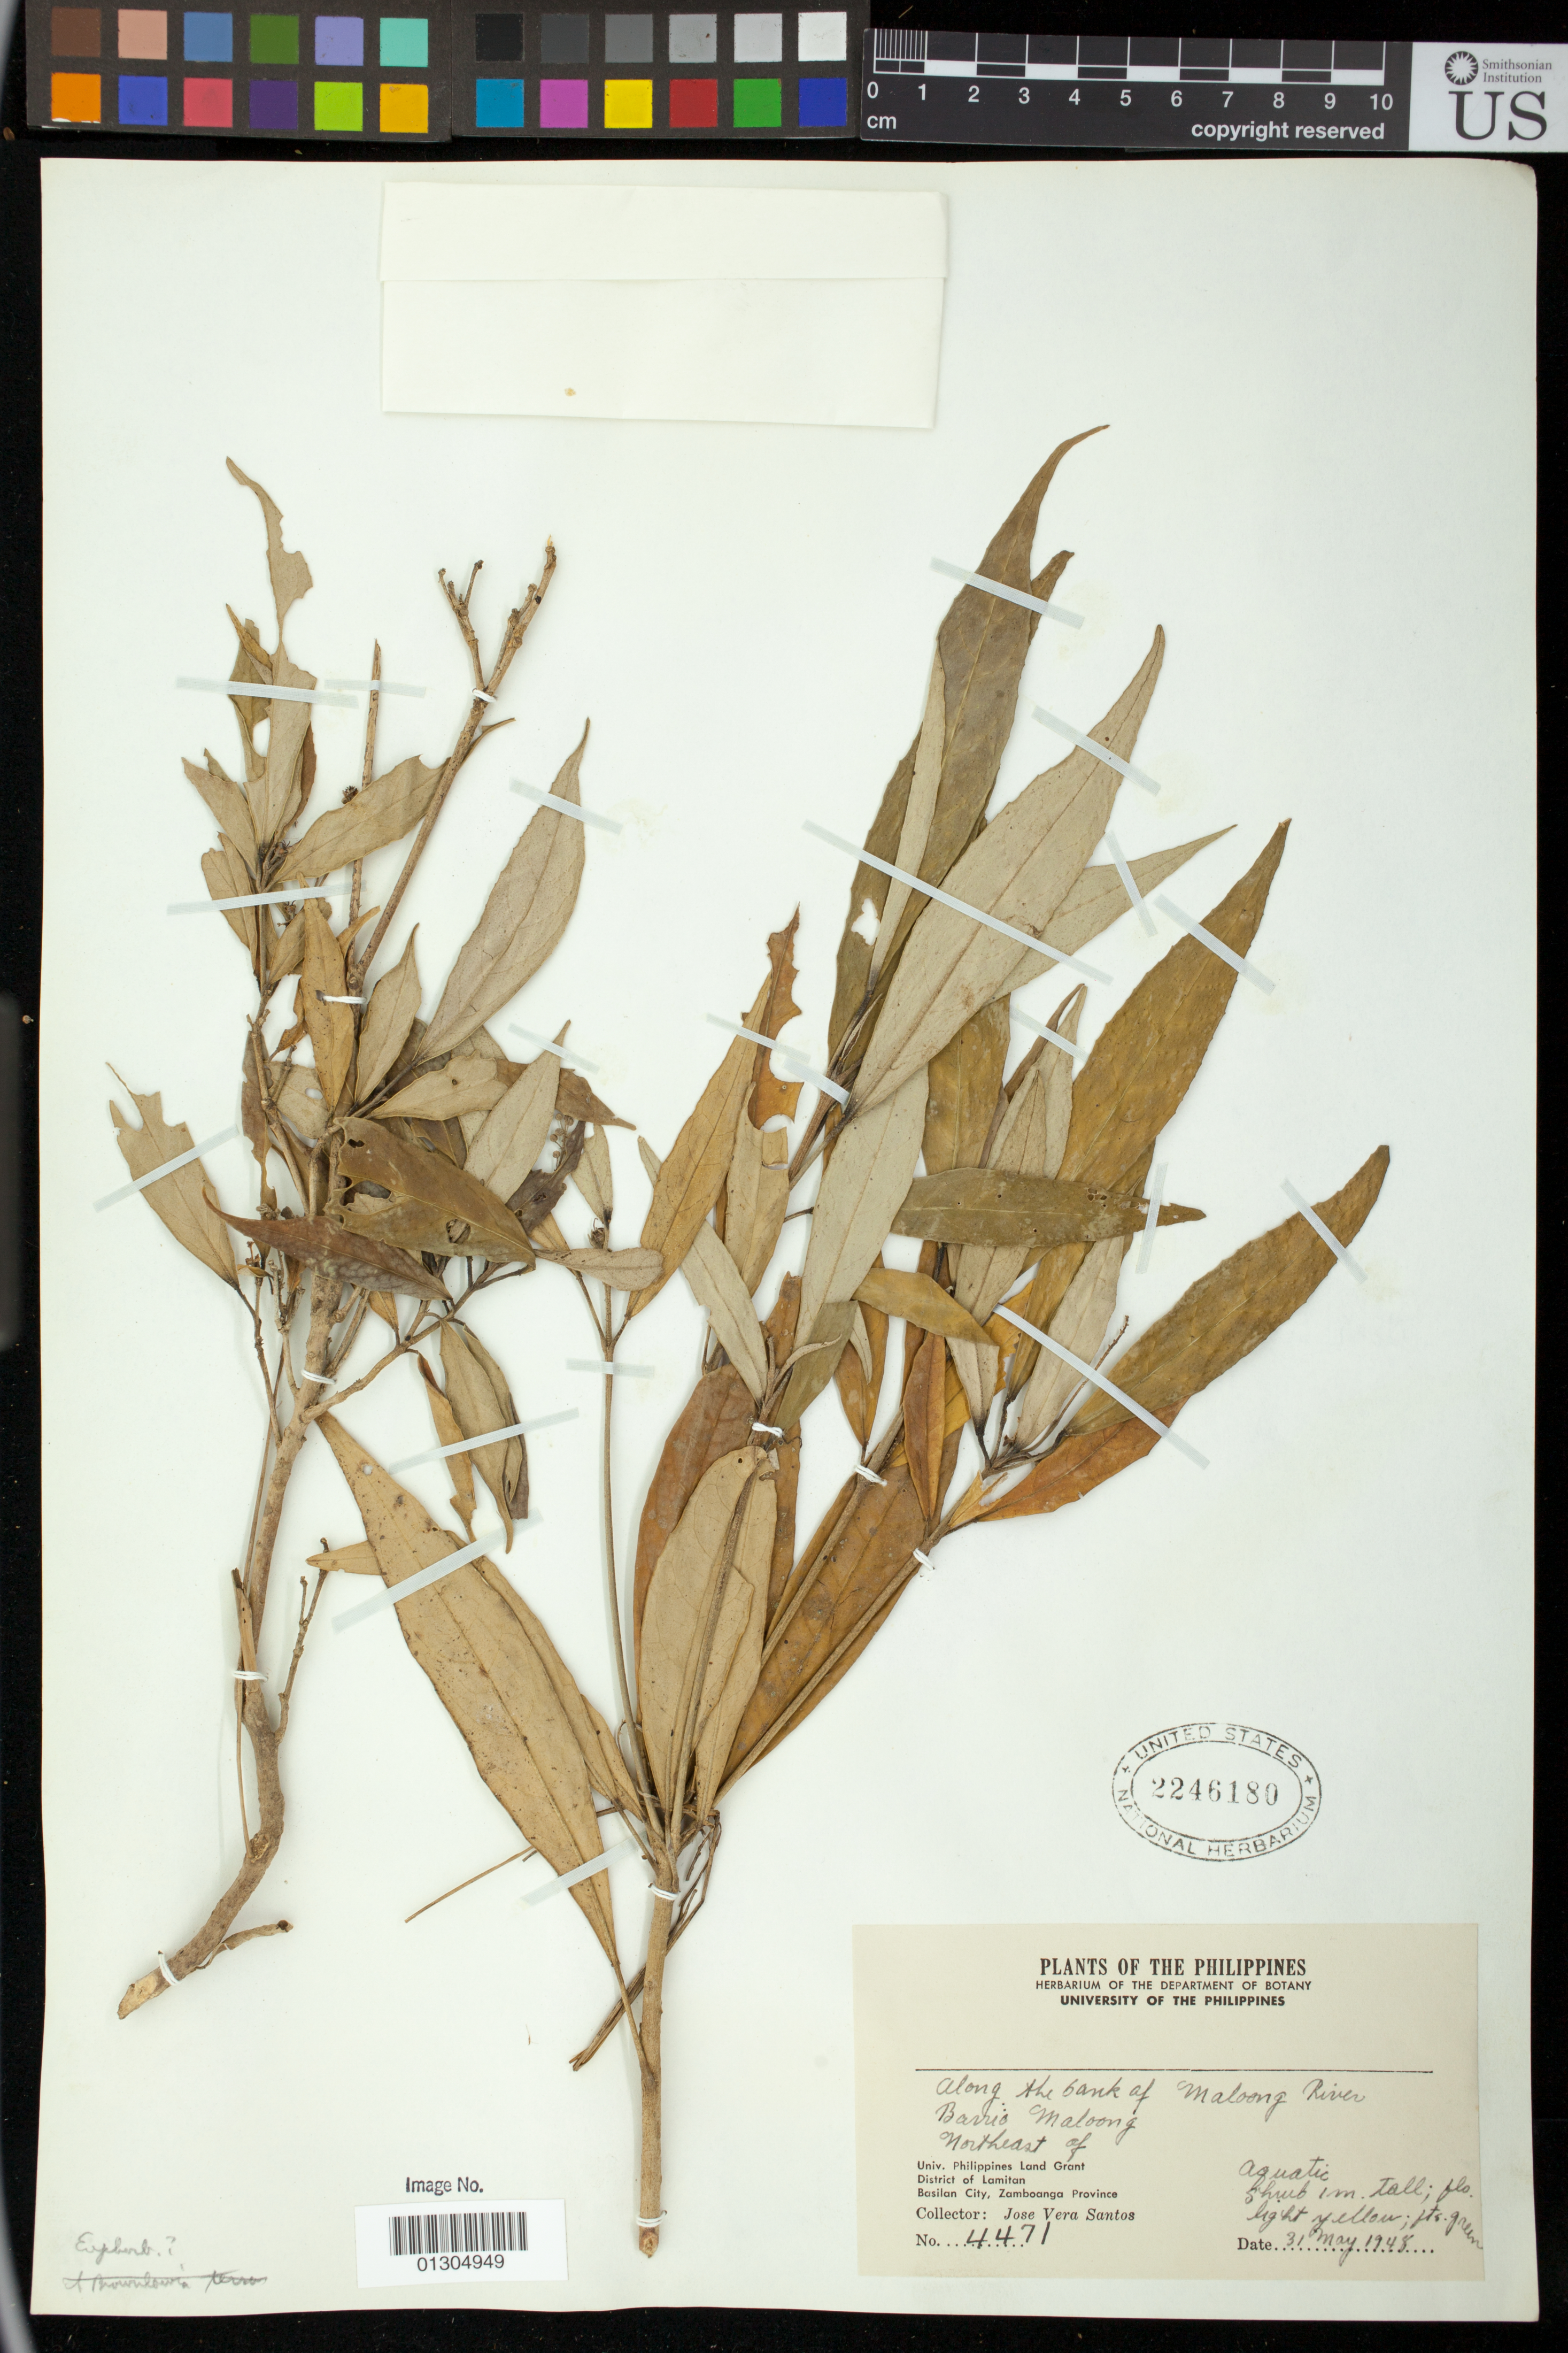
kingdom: Plantae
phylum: Tracheophyta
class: Magnoliopsida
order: Malpighiales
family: Euphorbiaceae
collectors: J. Vera Santos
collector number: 4471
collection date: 1948-05-31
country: Philippines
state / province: Muslim Mindanao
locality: Along the bank of Maloong River; Barrio Maloong, Northeast of Univ. Philippines Land Grant, District of Lamitan, Basilan City, Zamboanga Province.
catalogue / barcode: US 2246180